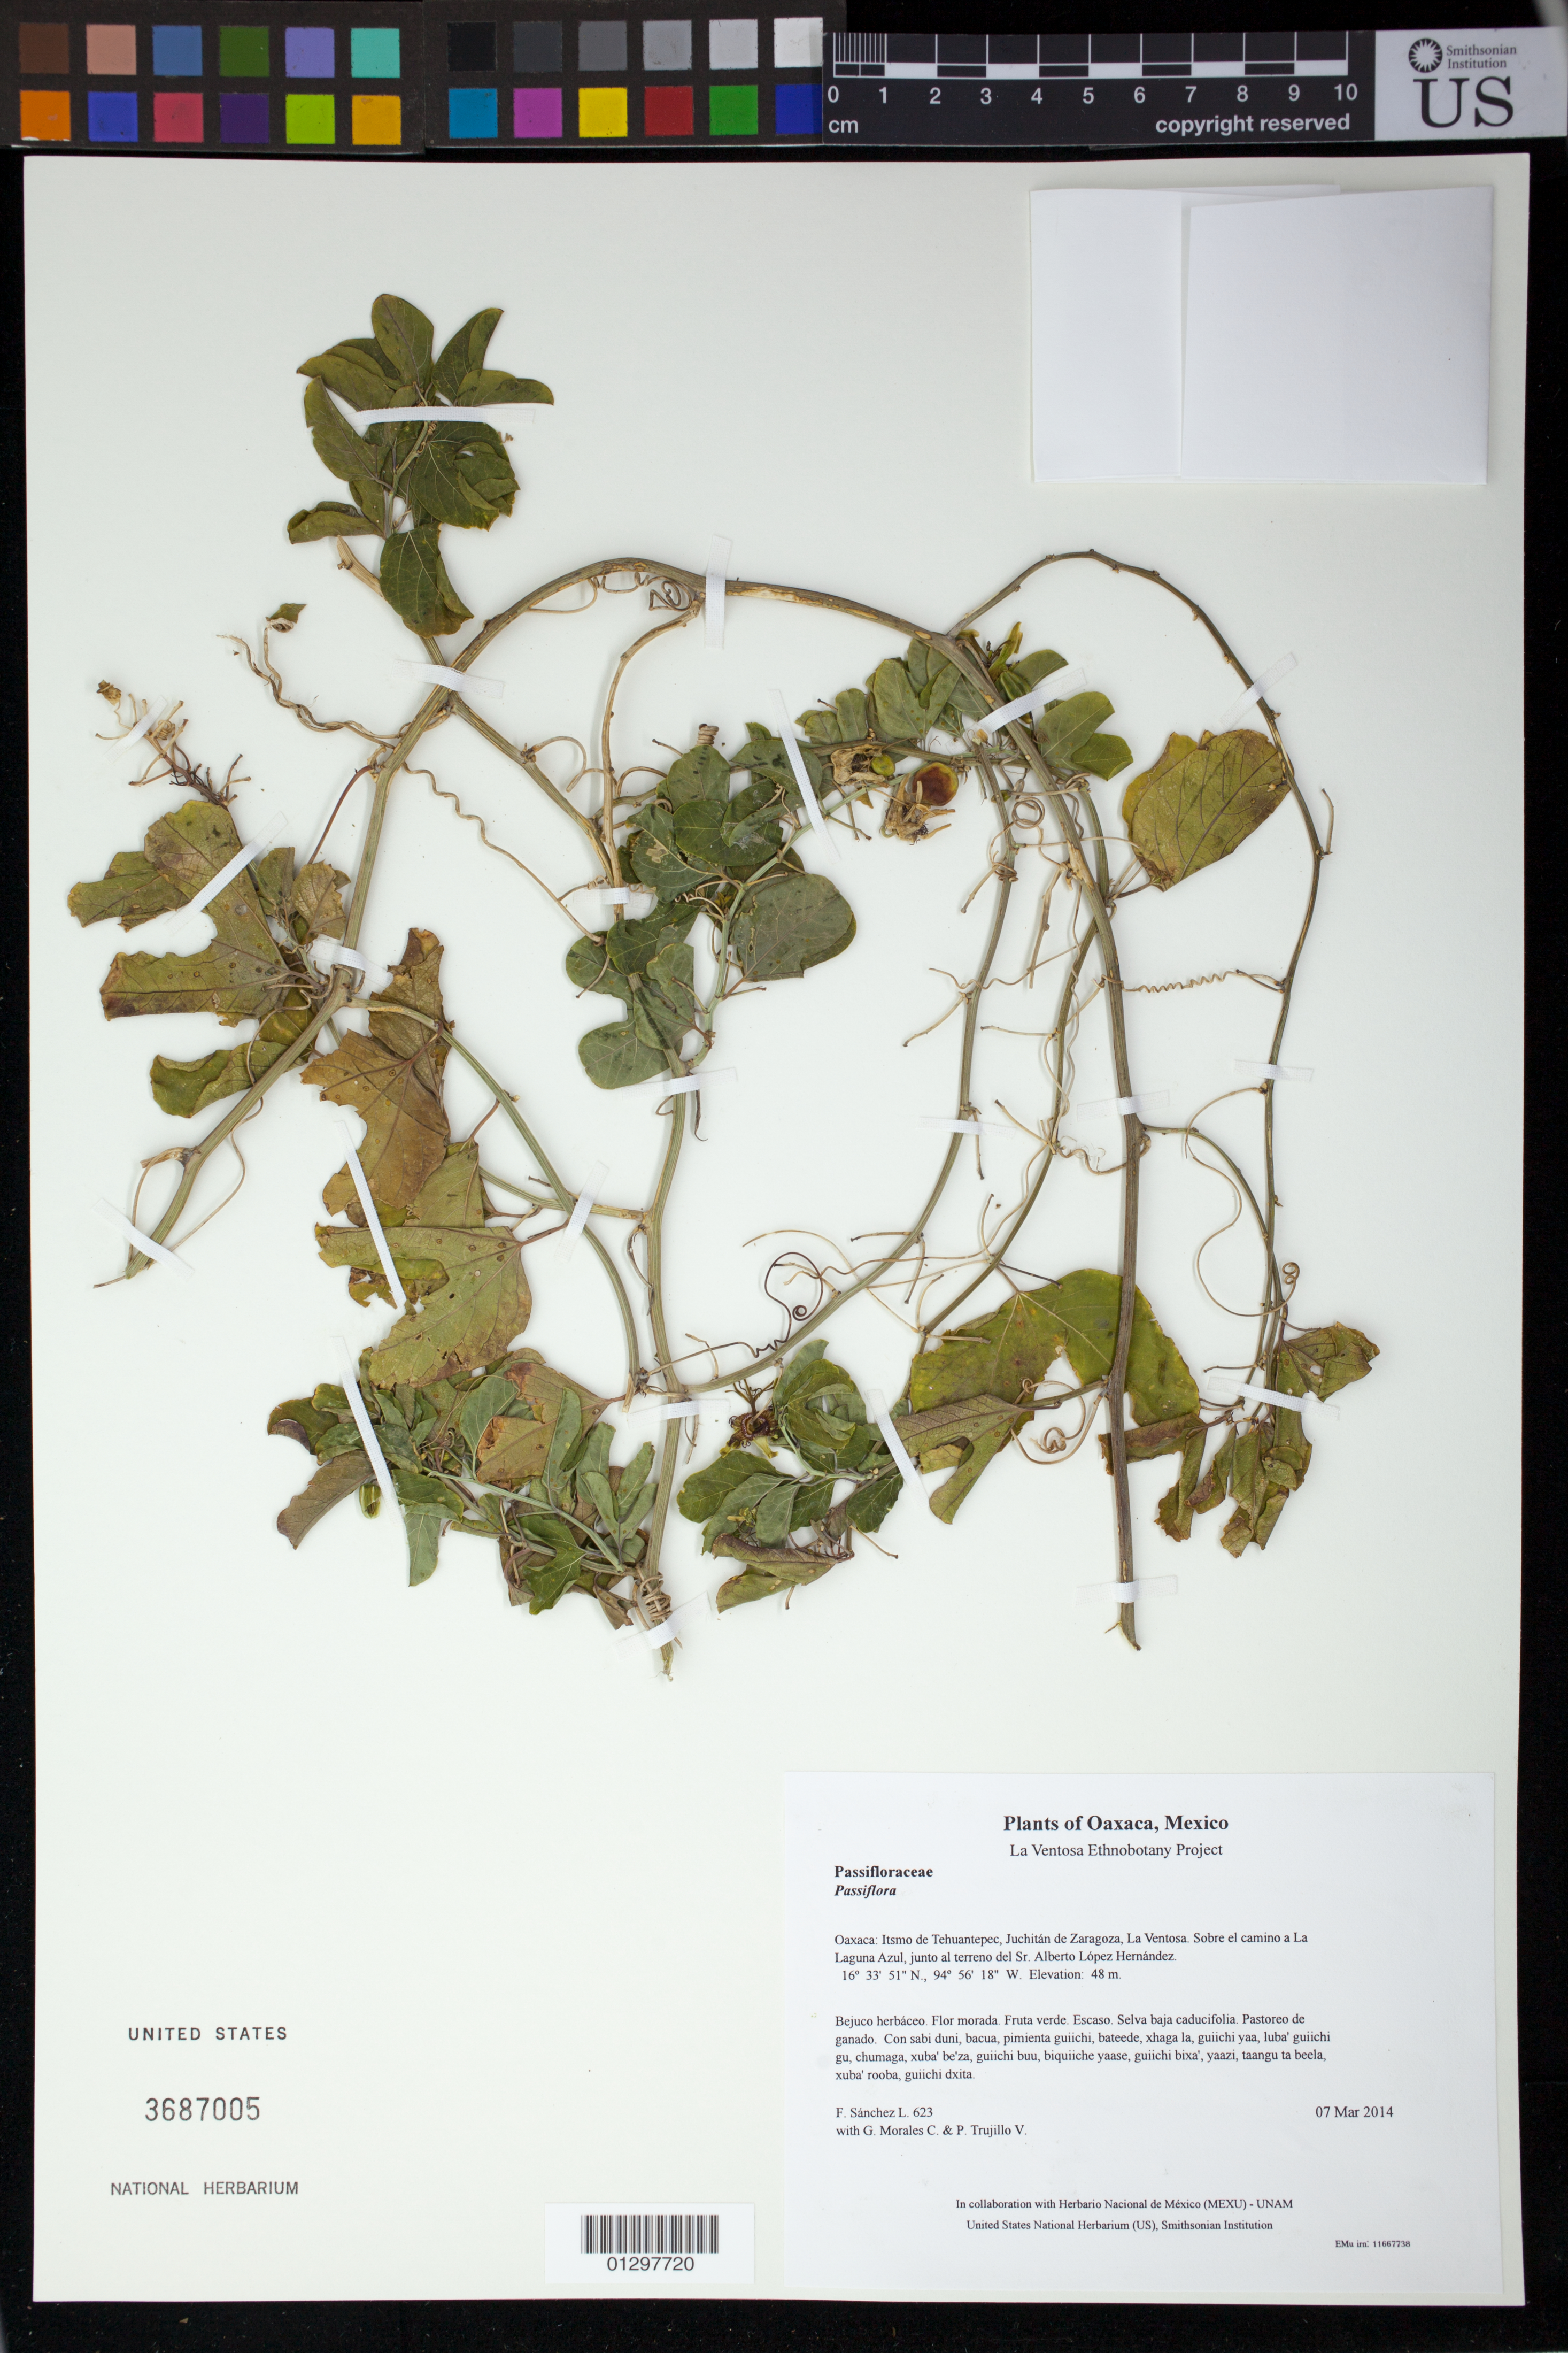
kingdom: Plantae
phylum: Tracheophyta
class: Magnoliopsida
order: Malpighiales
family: Passifloraceae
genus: Passiflora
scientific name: Passiflora mexicana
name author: Juss.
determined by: Velasco G., Kenia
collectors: F. Sánchez L., G. Morales C. & P. Trujillo V.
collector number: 623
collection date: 2014-03-07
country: Mexico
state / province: Oaxaca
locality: Itsmo de Tehuantepec, Juchitán de Zaragoza, La Ventosa. Sobre el camino a La Laguna Azul, junto al terreno del Sr. Alberto López Hernández.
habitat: Selva baja caducifolia. Pastoreo de ganado.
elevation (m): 48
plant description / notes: JEBOT, MEXU, SERO, US; Luba'. Guie' nagu. Cuaananaxhi naga'. Huaxie'.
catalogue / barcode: US 3687005